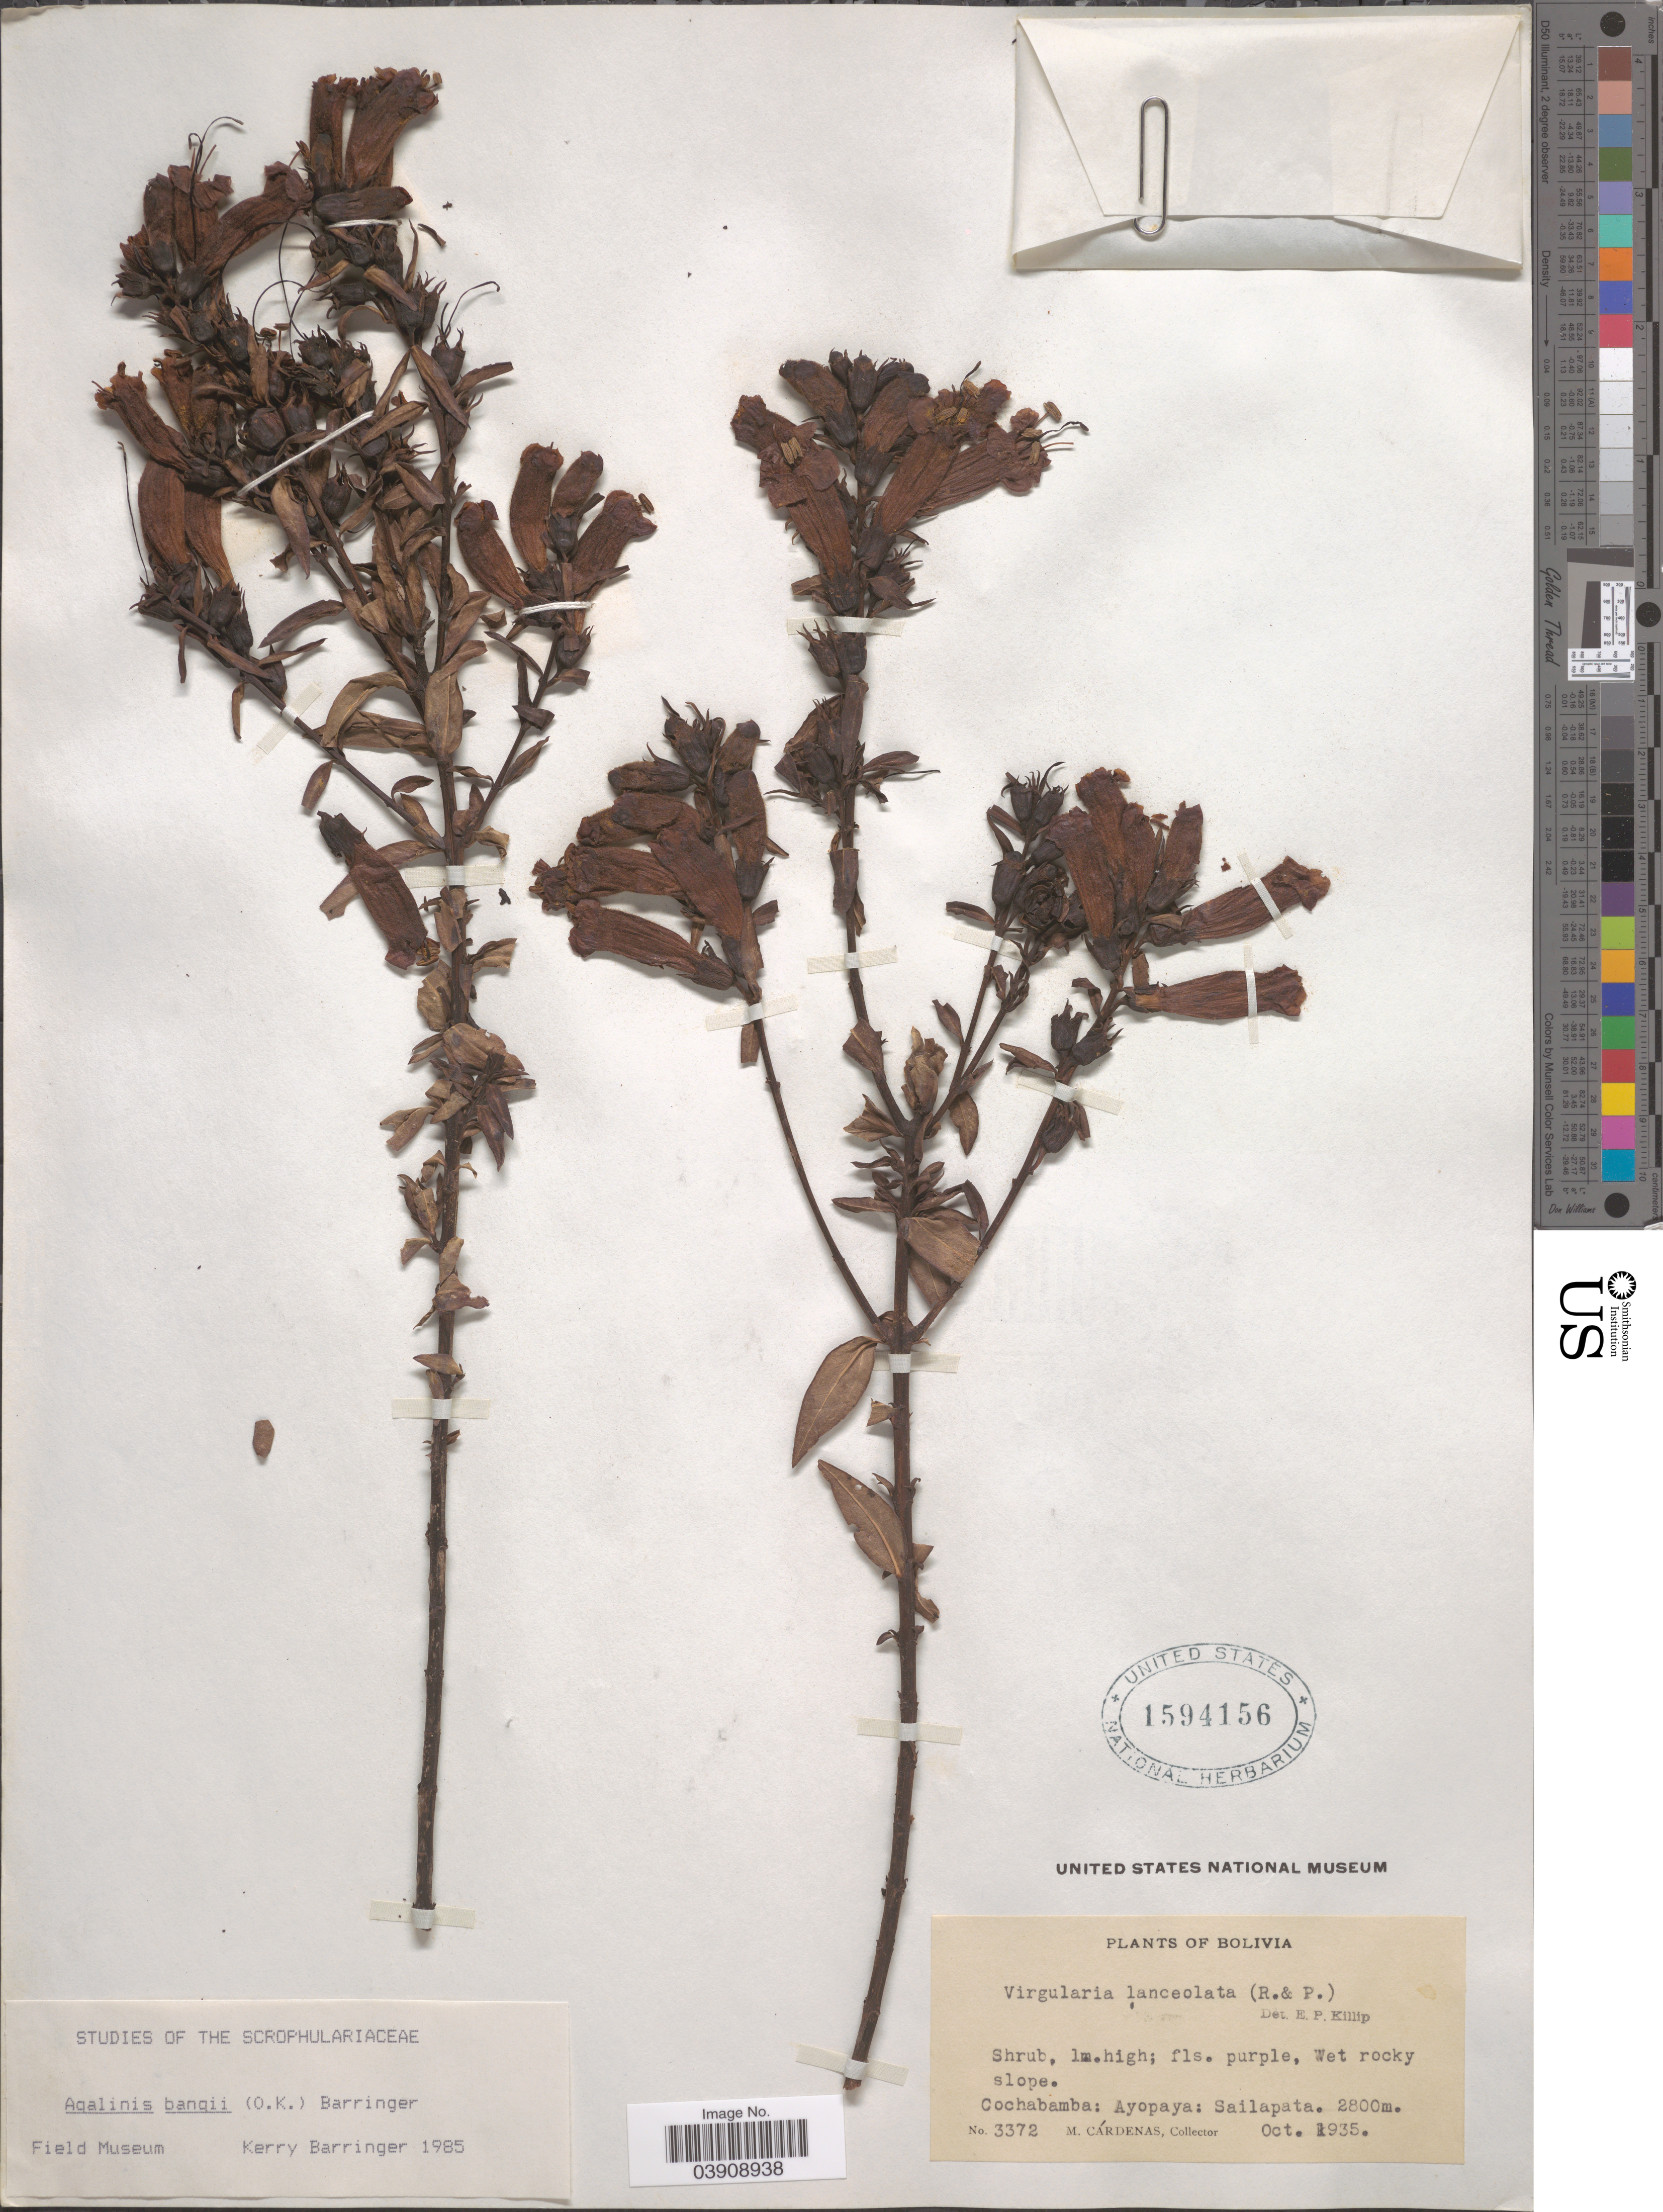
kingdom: Plantae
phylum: Tracheophyta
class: Magnoliopsida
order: Lamiales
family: Orobanchaceae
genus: Agalinis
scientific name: Agalinis bangii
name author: (Kuntze) Barringer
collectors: M. Cárdenas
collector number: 3372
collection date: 1935-10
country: Bolivia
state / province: Cochabamba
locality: Ayopaya: Sailapata.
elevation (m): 2800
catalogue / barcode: US 1594156